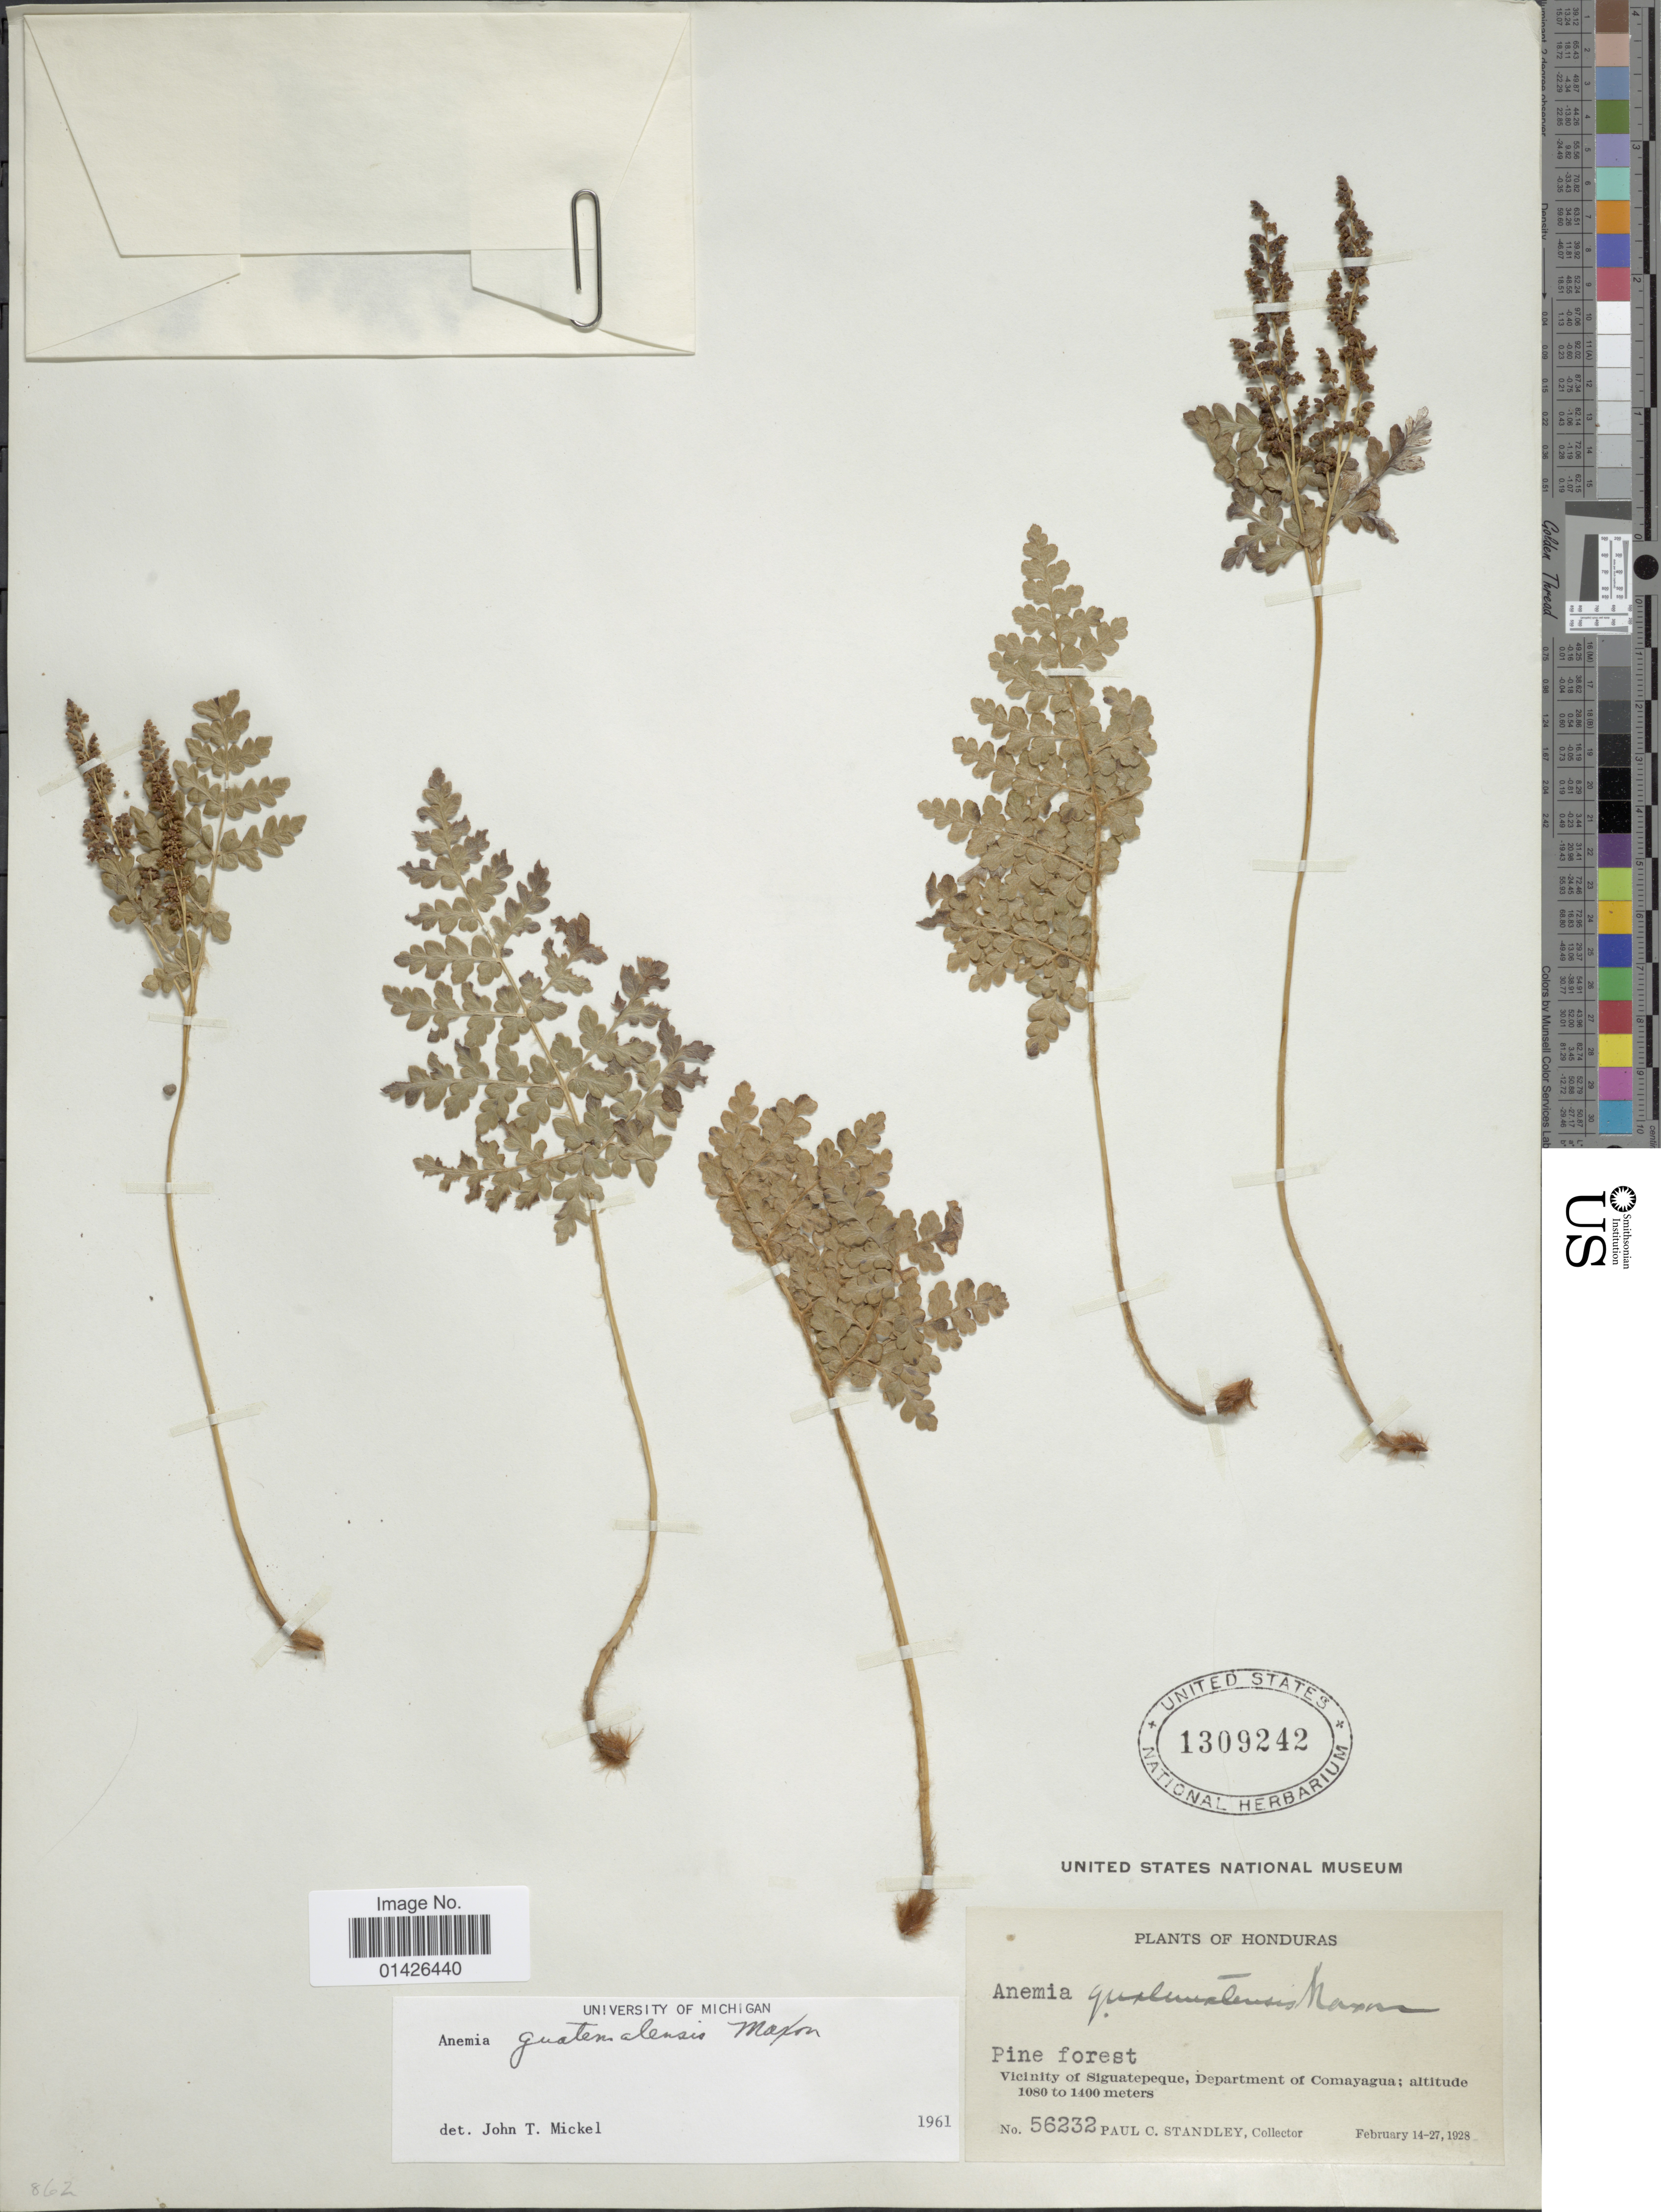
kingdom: Plantae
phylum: Tracheophyta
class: Polypodiopsida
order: Schizaeales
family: Anemiaceae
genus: Anemia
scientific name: Anemia guatemalensis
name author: Maxon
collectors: P. C. Standley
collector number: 56232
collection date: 1928-02-14/1928-02-27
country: Honduras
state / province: Comayagua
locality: Vicinity of Siguetepque, Department of Comayagua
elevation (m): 1080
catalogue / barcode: US 1309242